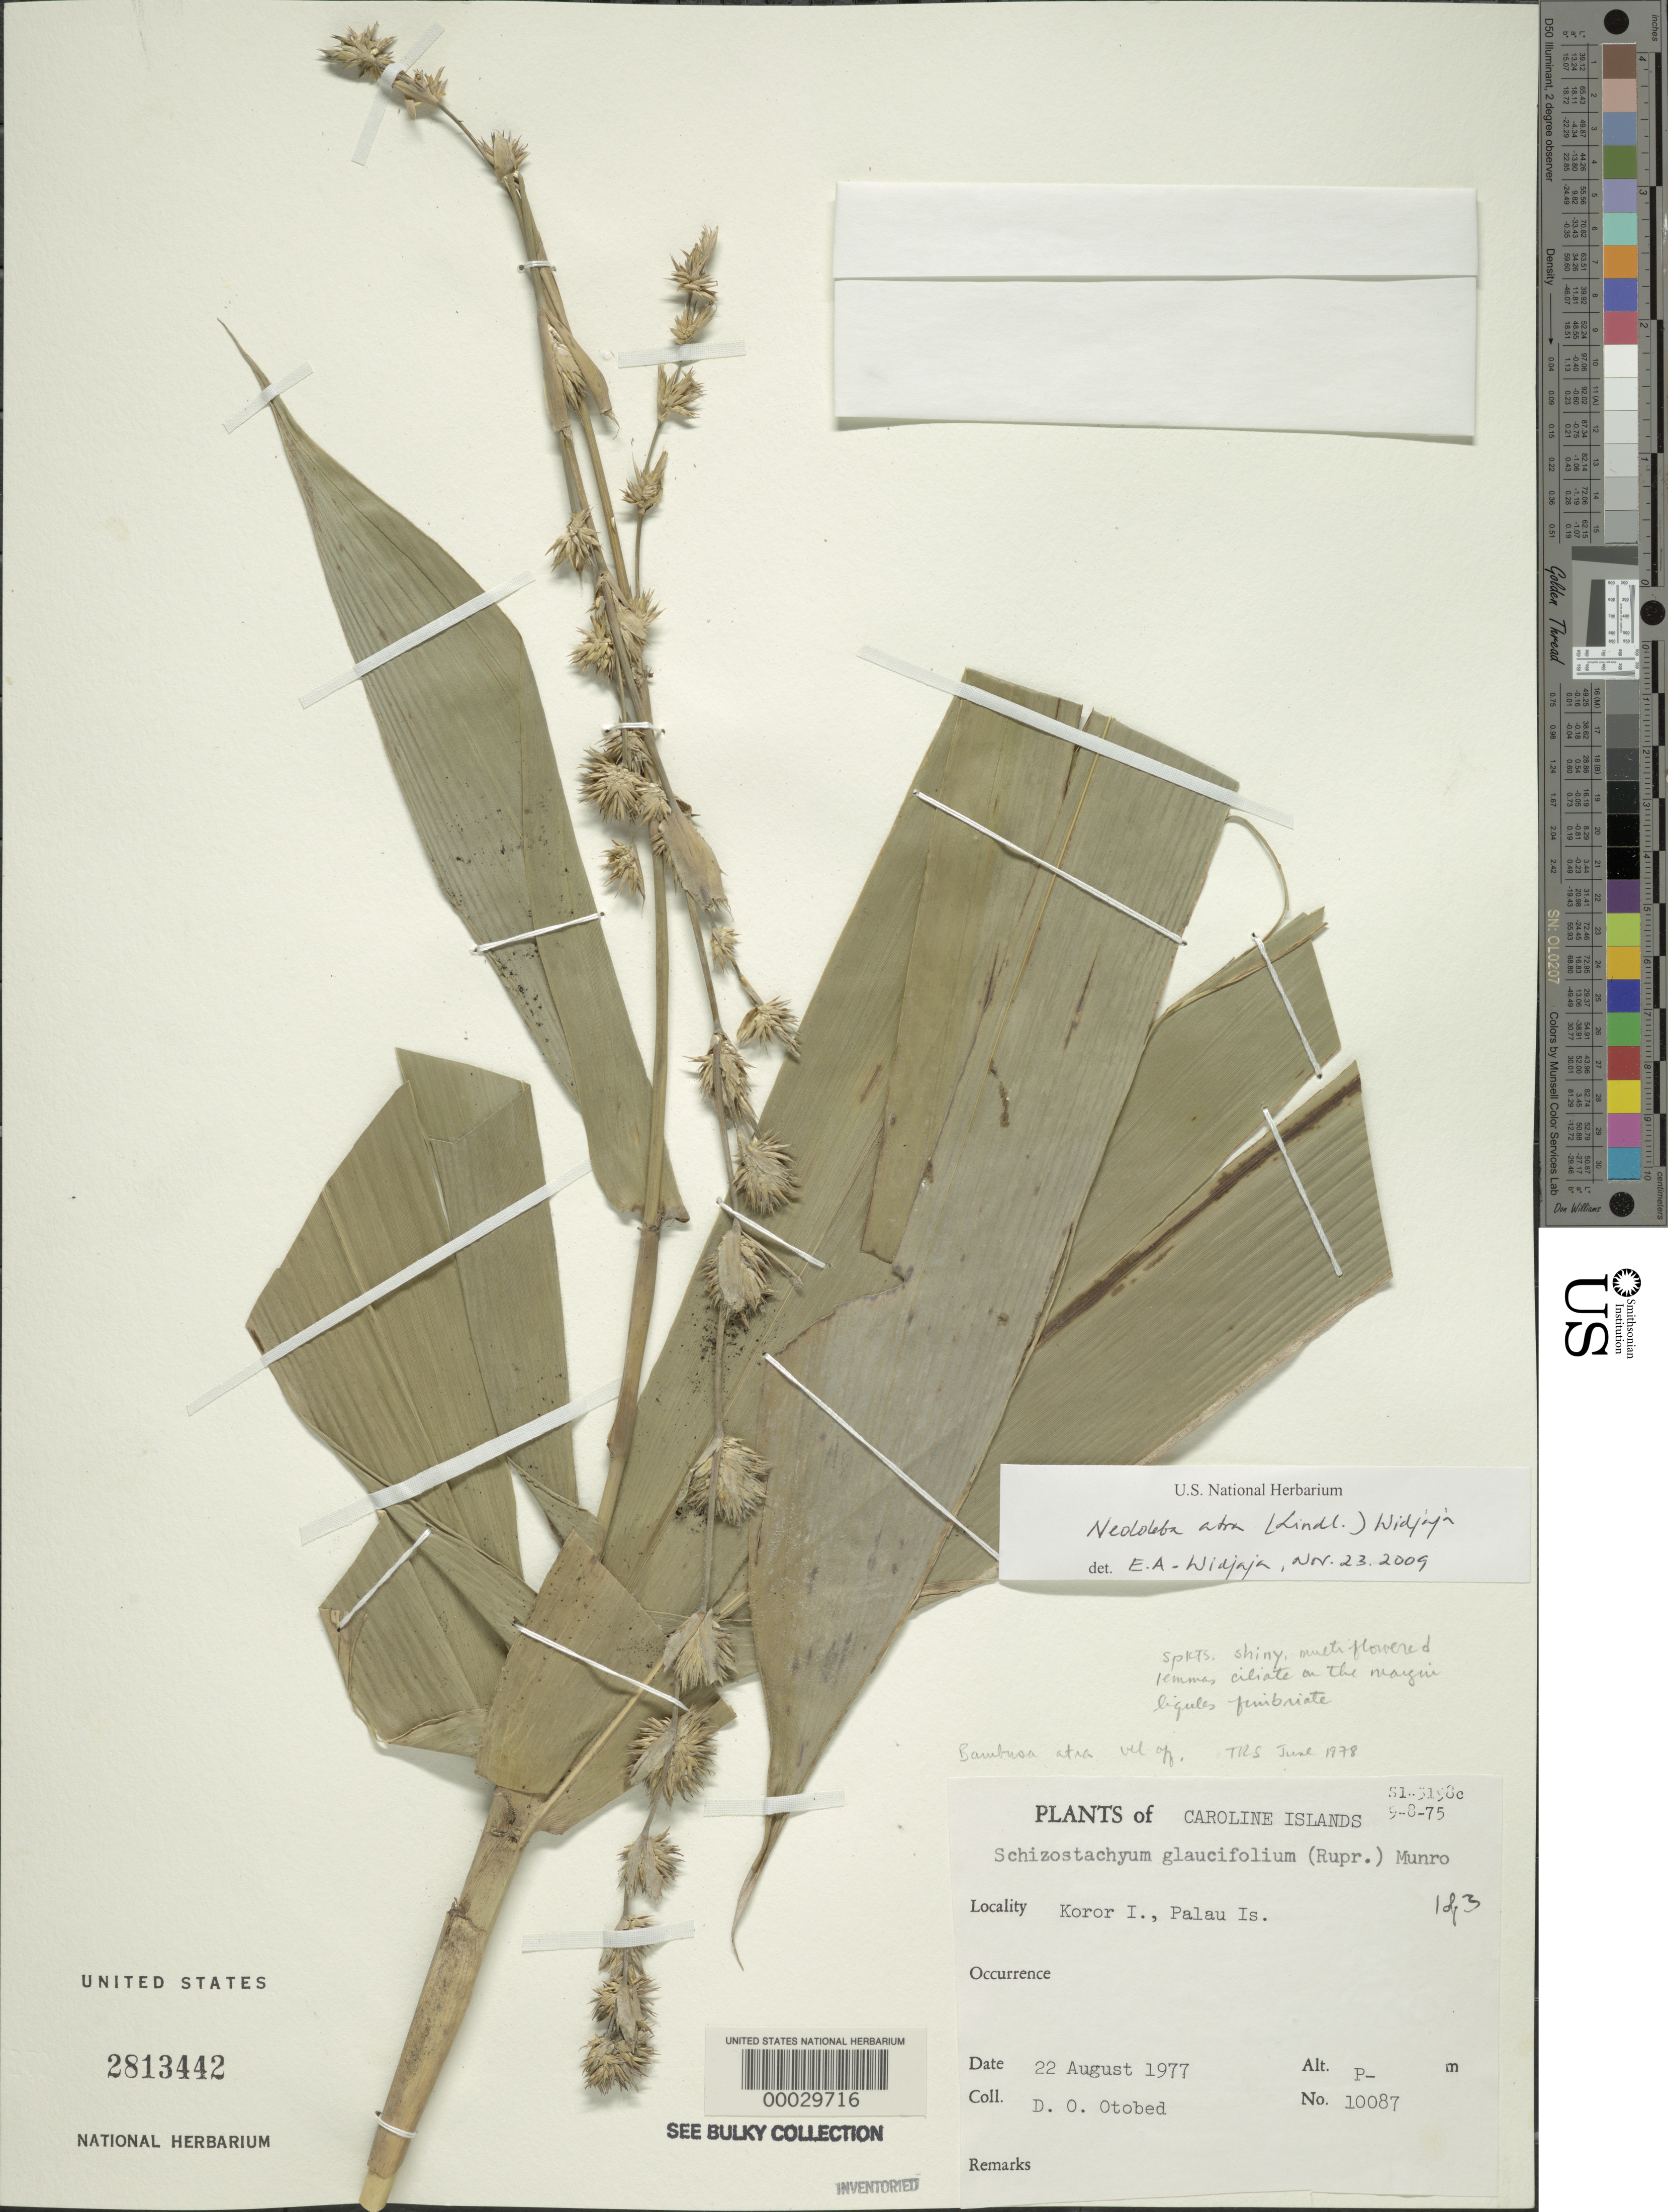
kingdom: Plantae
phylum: Tracheophyta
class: Liliopsida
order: Poales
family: Poaceae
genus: Neololeba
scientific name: Neololeba atra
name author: (Lindl.) Widjaja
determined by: Widjaja, E. A.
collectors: D. O. Otobed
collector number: P-10087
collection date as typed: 22 Aug 1977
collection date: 1977-08-22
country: Palau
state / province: Koror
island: Oreor (Koror)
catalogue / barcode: US 2813442